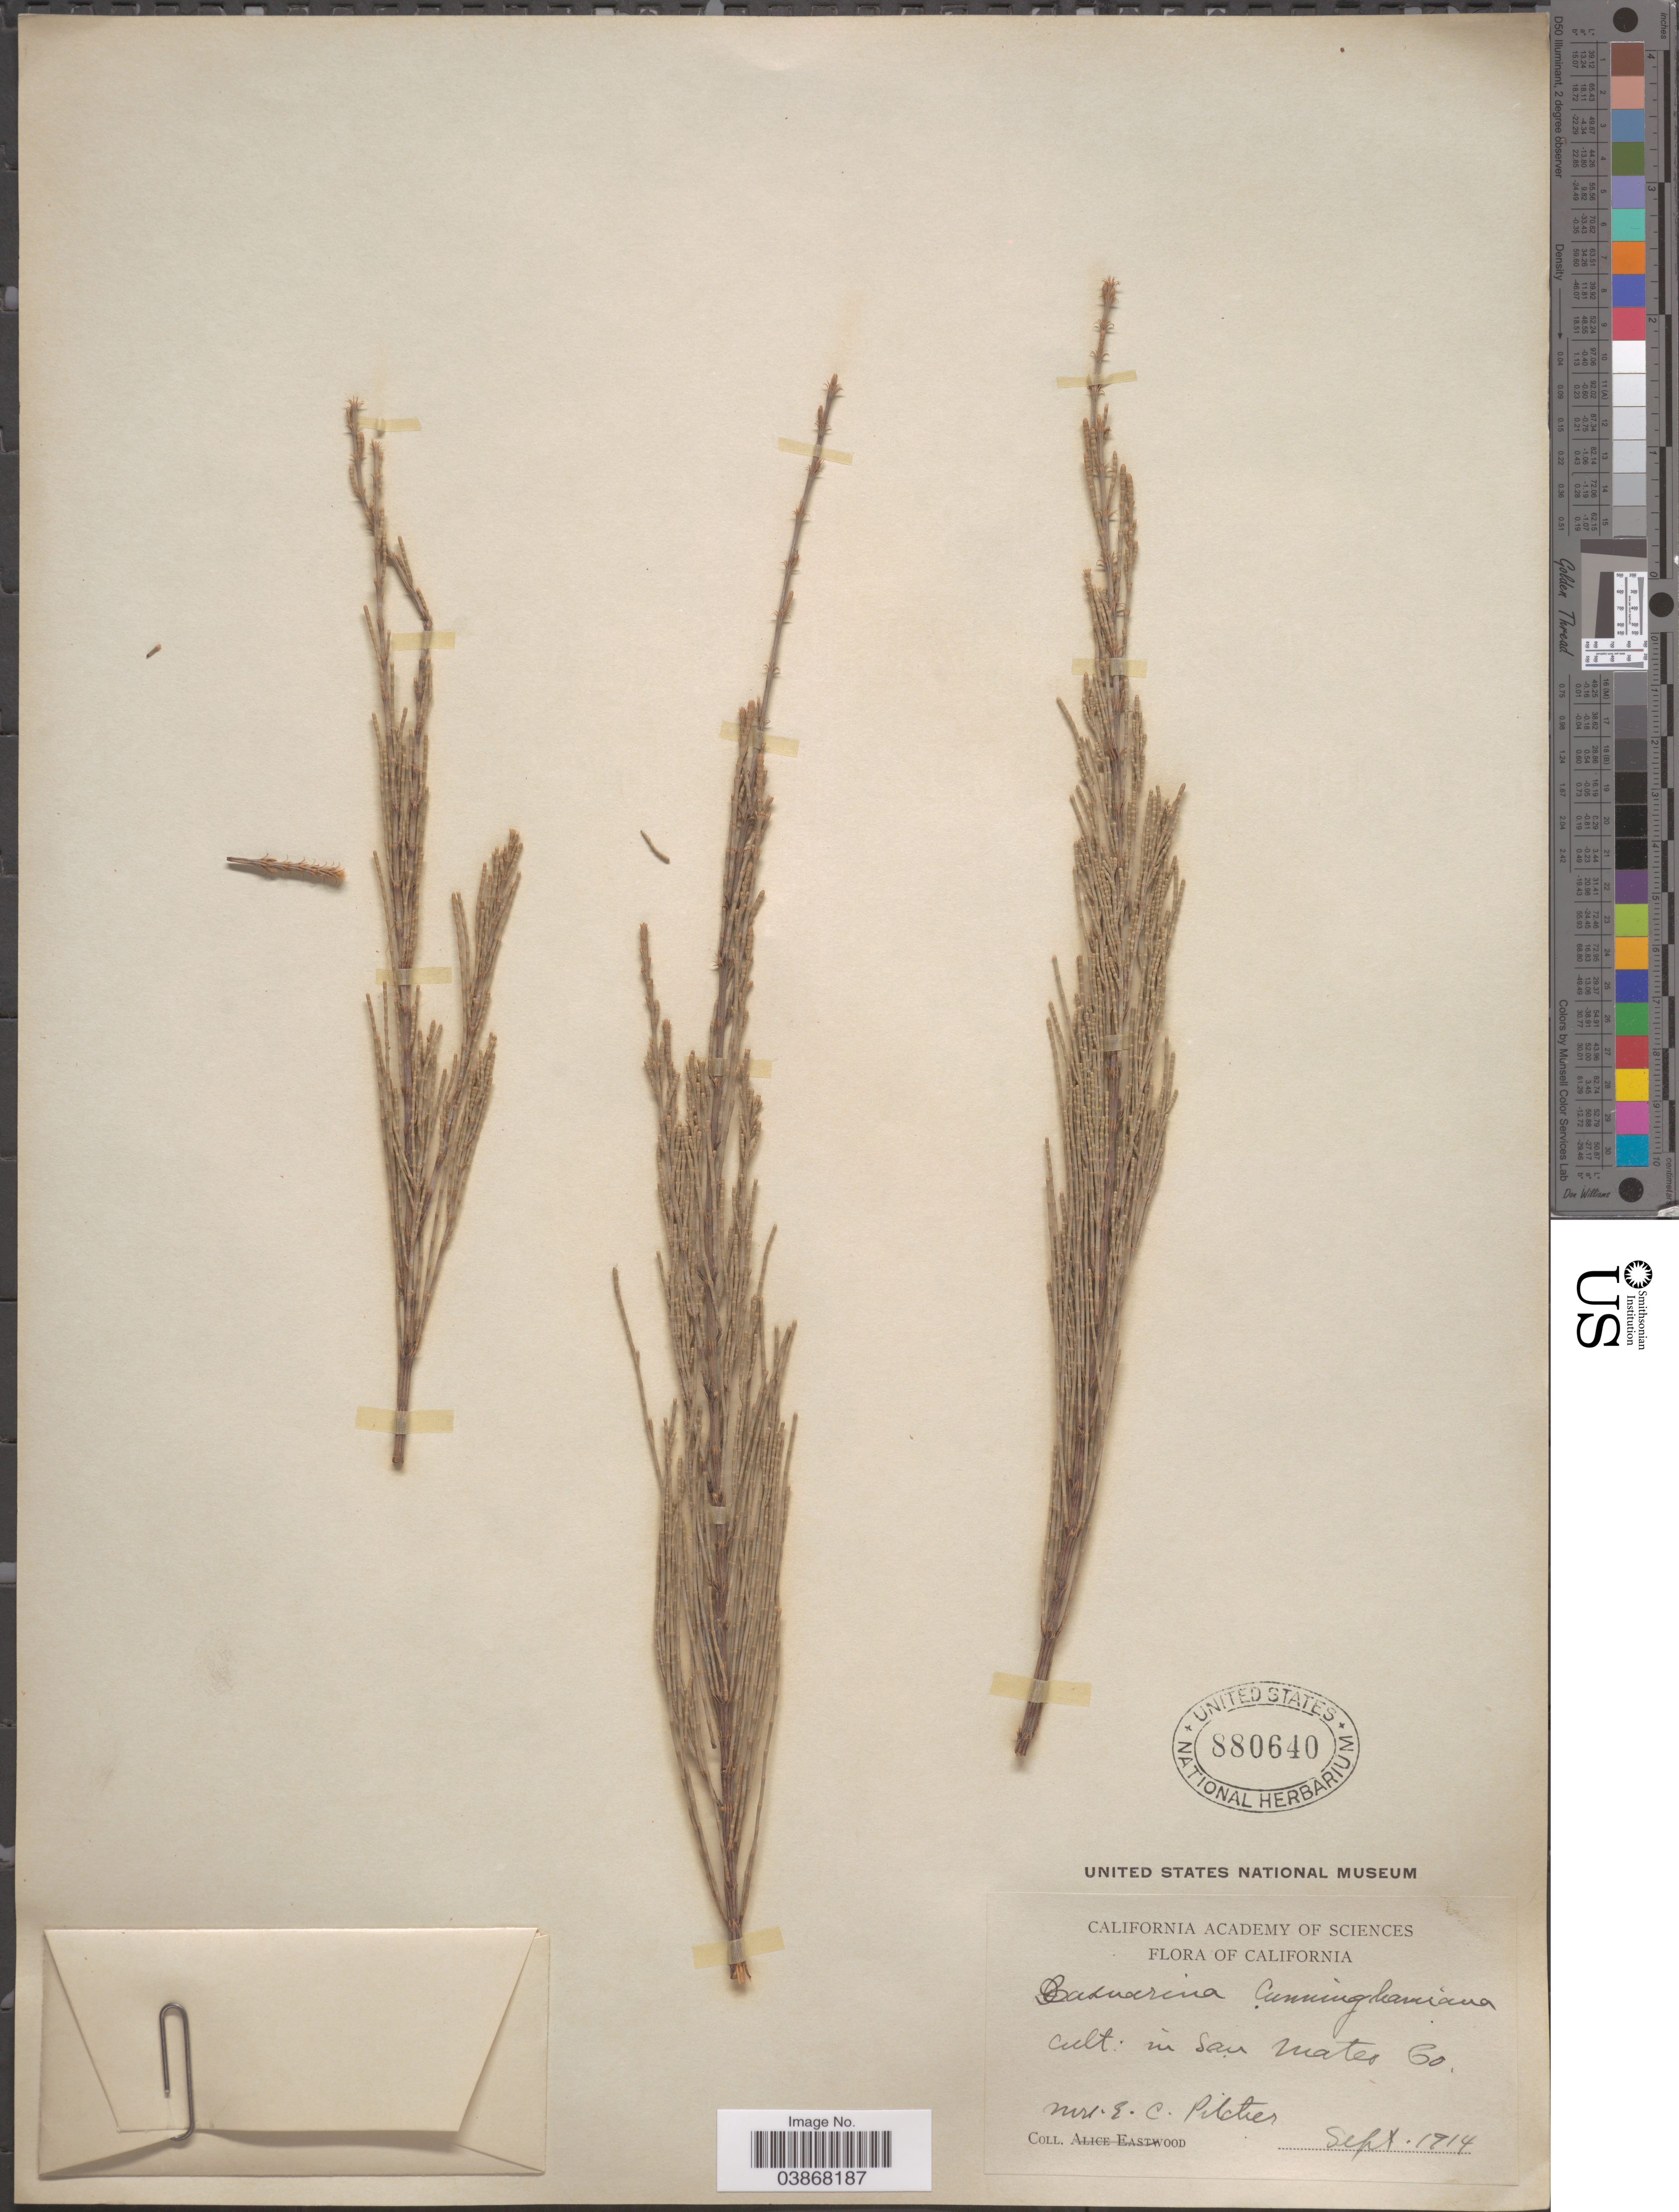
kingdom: Plantae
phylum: Tracheophyta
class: Magnoliopsida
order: Fagales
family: Casuarinaceae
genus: Casuarina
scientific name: Casuarina cunninghamiana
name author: Miq.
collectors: E. Pitcher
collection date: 1914-09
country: United States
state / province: California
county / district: San Mateo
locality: Cult. in San Mateo Co.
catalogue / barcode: US 880640